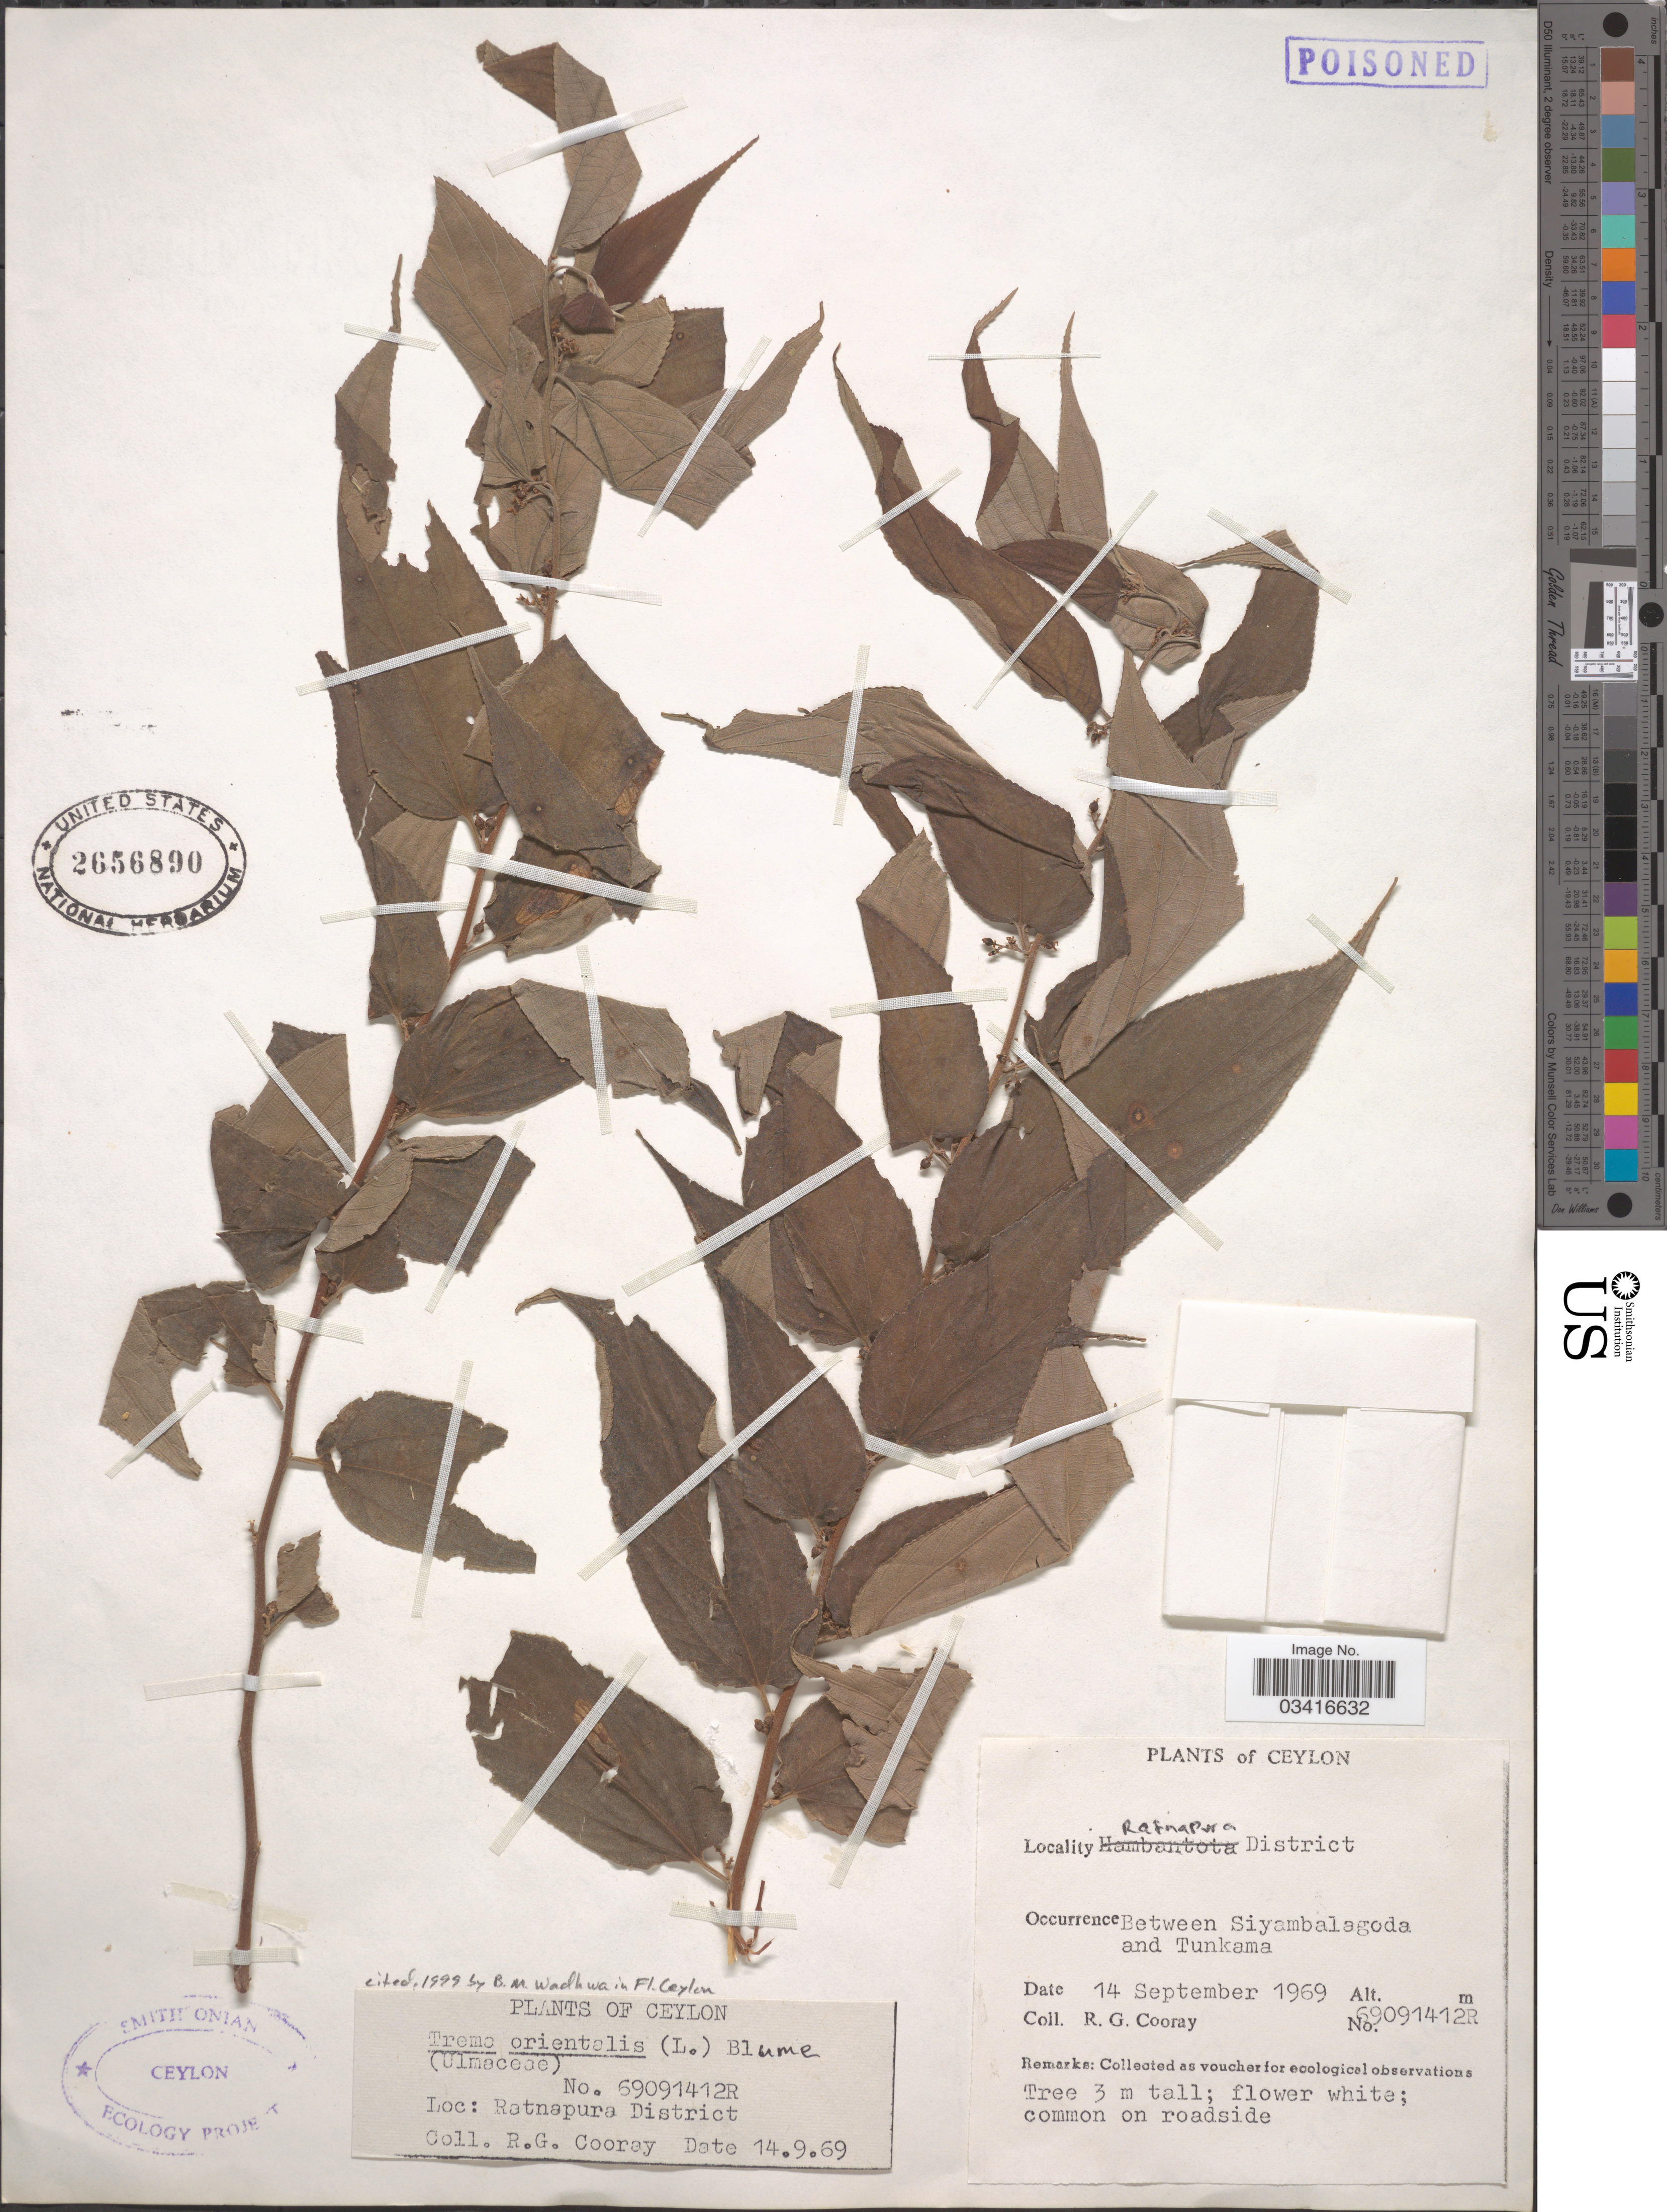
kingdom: Plantae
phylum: Tracheophyta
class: Magnoliopsida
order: Rosales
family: Cannabaceae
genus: Trema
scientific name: Trema orientale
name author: (L.) Blume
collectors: R. Cooray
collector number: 69091412R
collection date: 1969-09-14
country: Sri Lanka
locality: Ceylon. Ratnapura District. Between Siyambalagoda and Tunkama.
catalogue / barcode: US 2656890